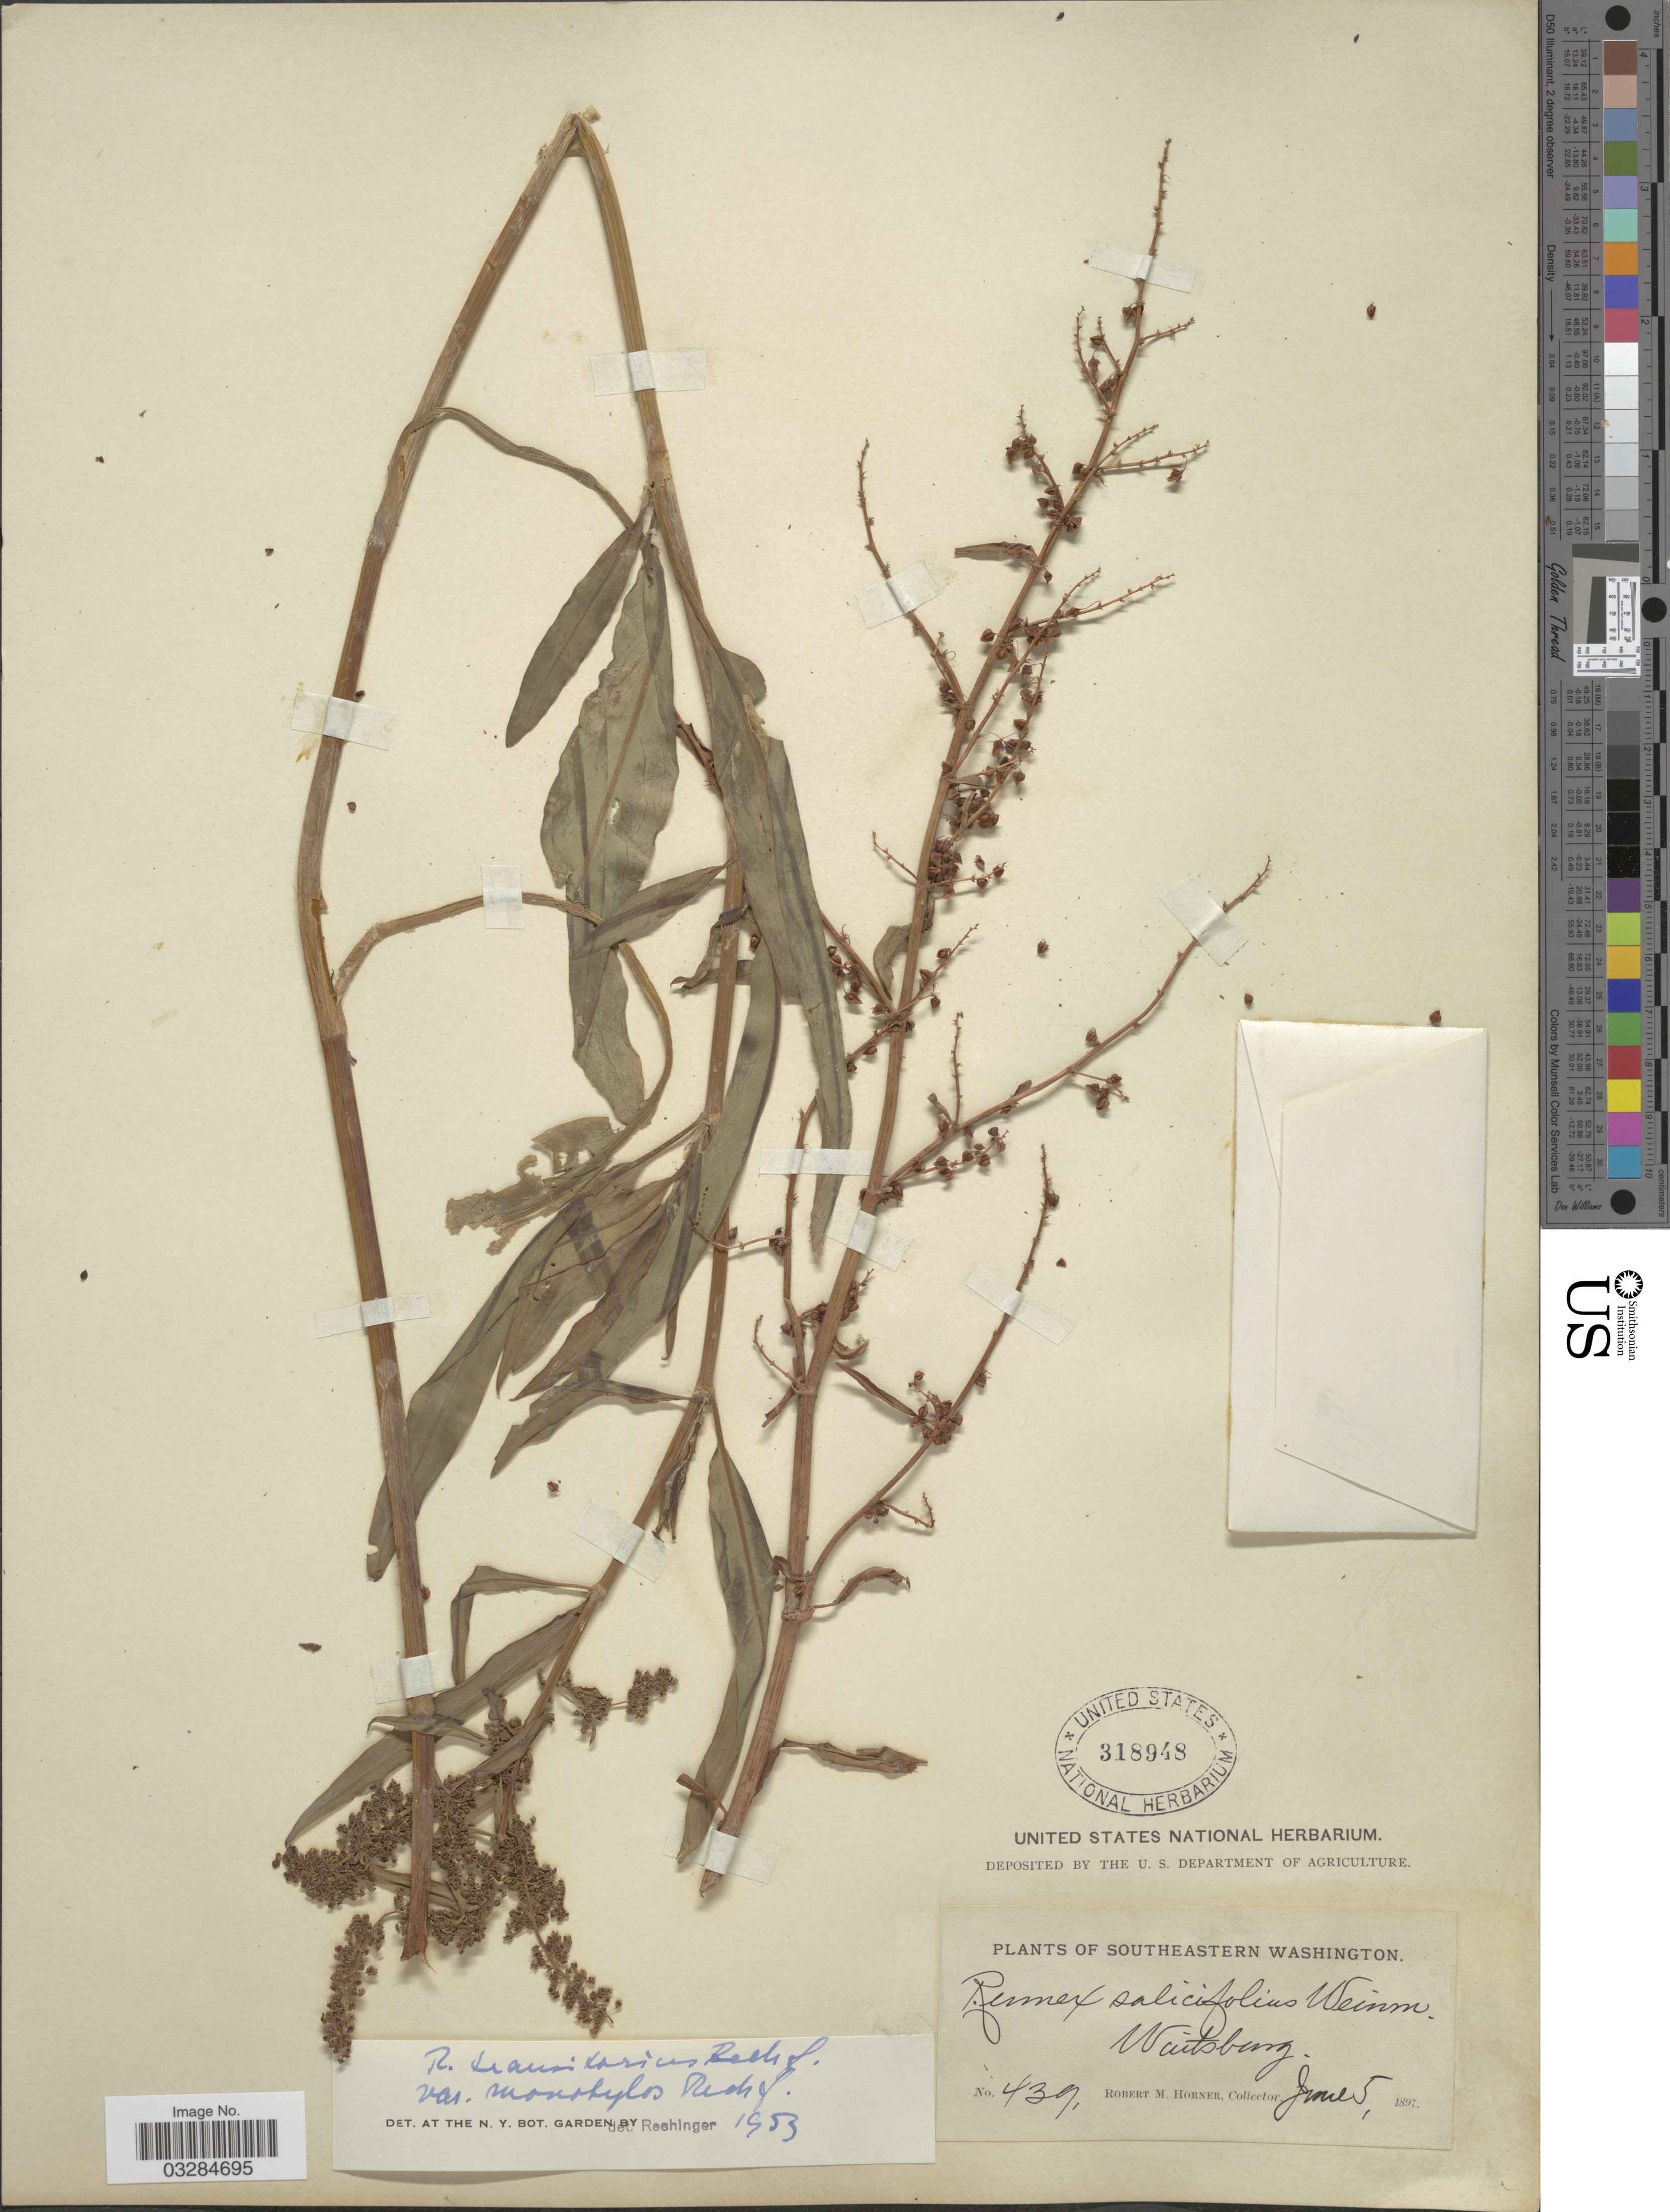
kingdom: Plantae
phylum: Tracheophyta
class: Magnoliopsida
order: Caryophyllales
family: Polygonaceae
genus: Rumex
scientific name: Rumex transitorius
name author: Rech. f.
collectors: R. Horner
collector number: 439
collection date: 1897-06-05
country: United States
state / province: Washington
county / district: Walla Walla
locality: Southeastern Washington. Waitsburg.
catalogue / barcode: US 318948